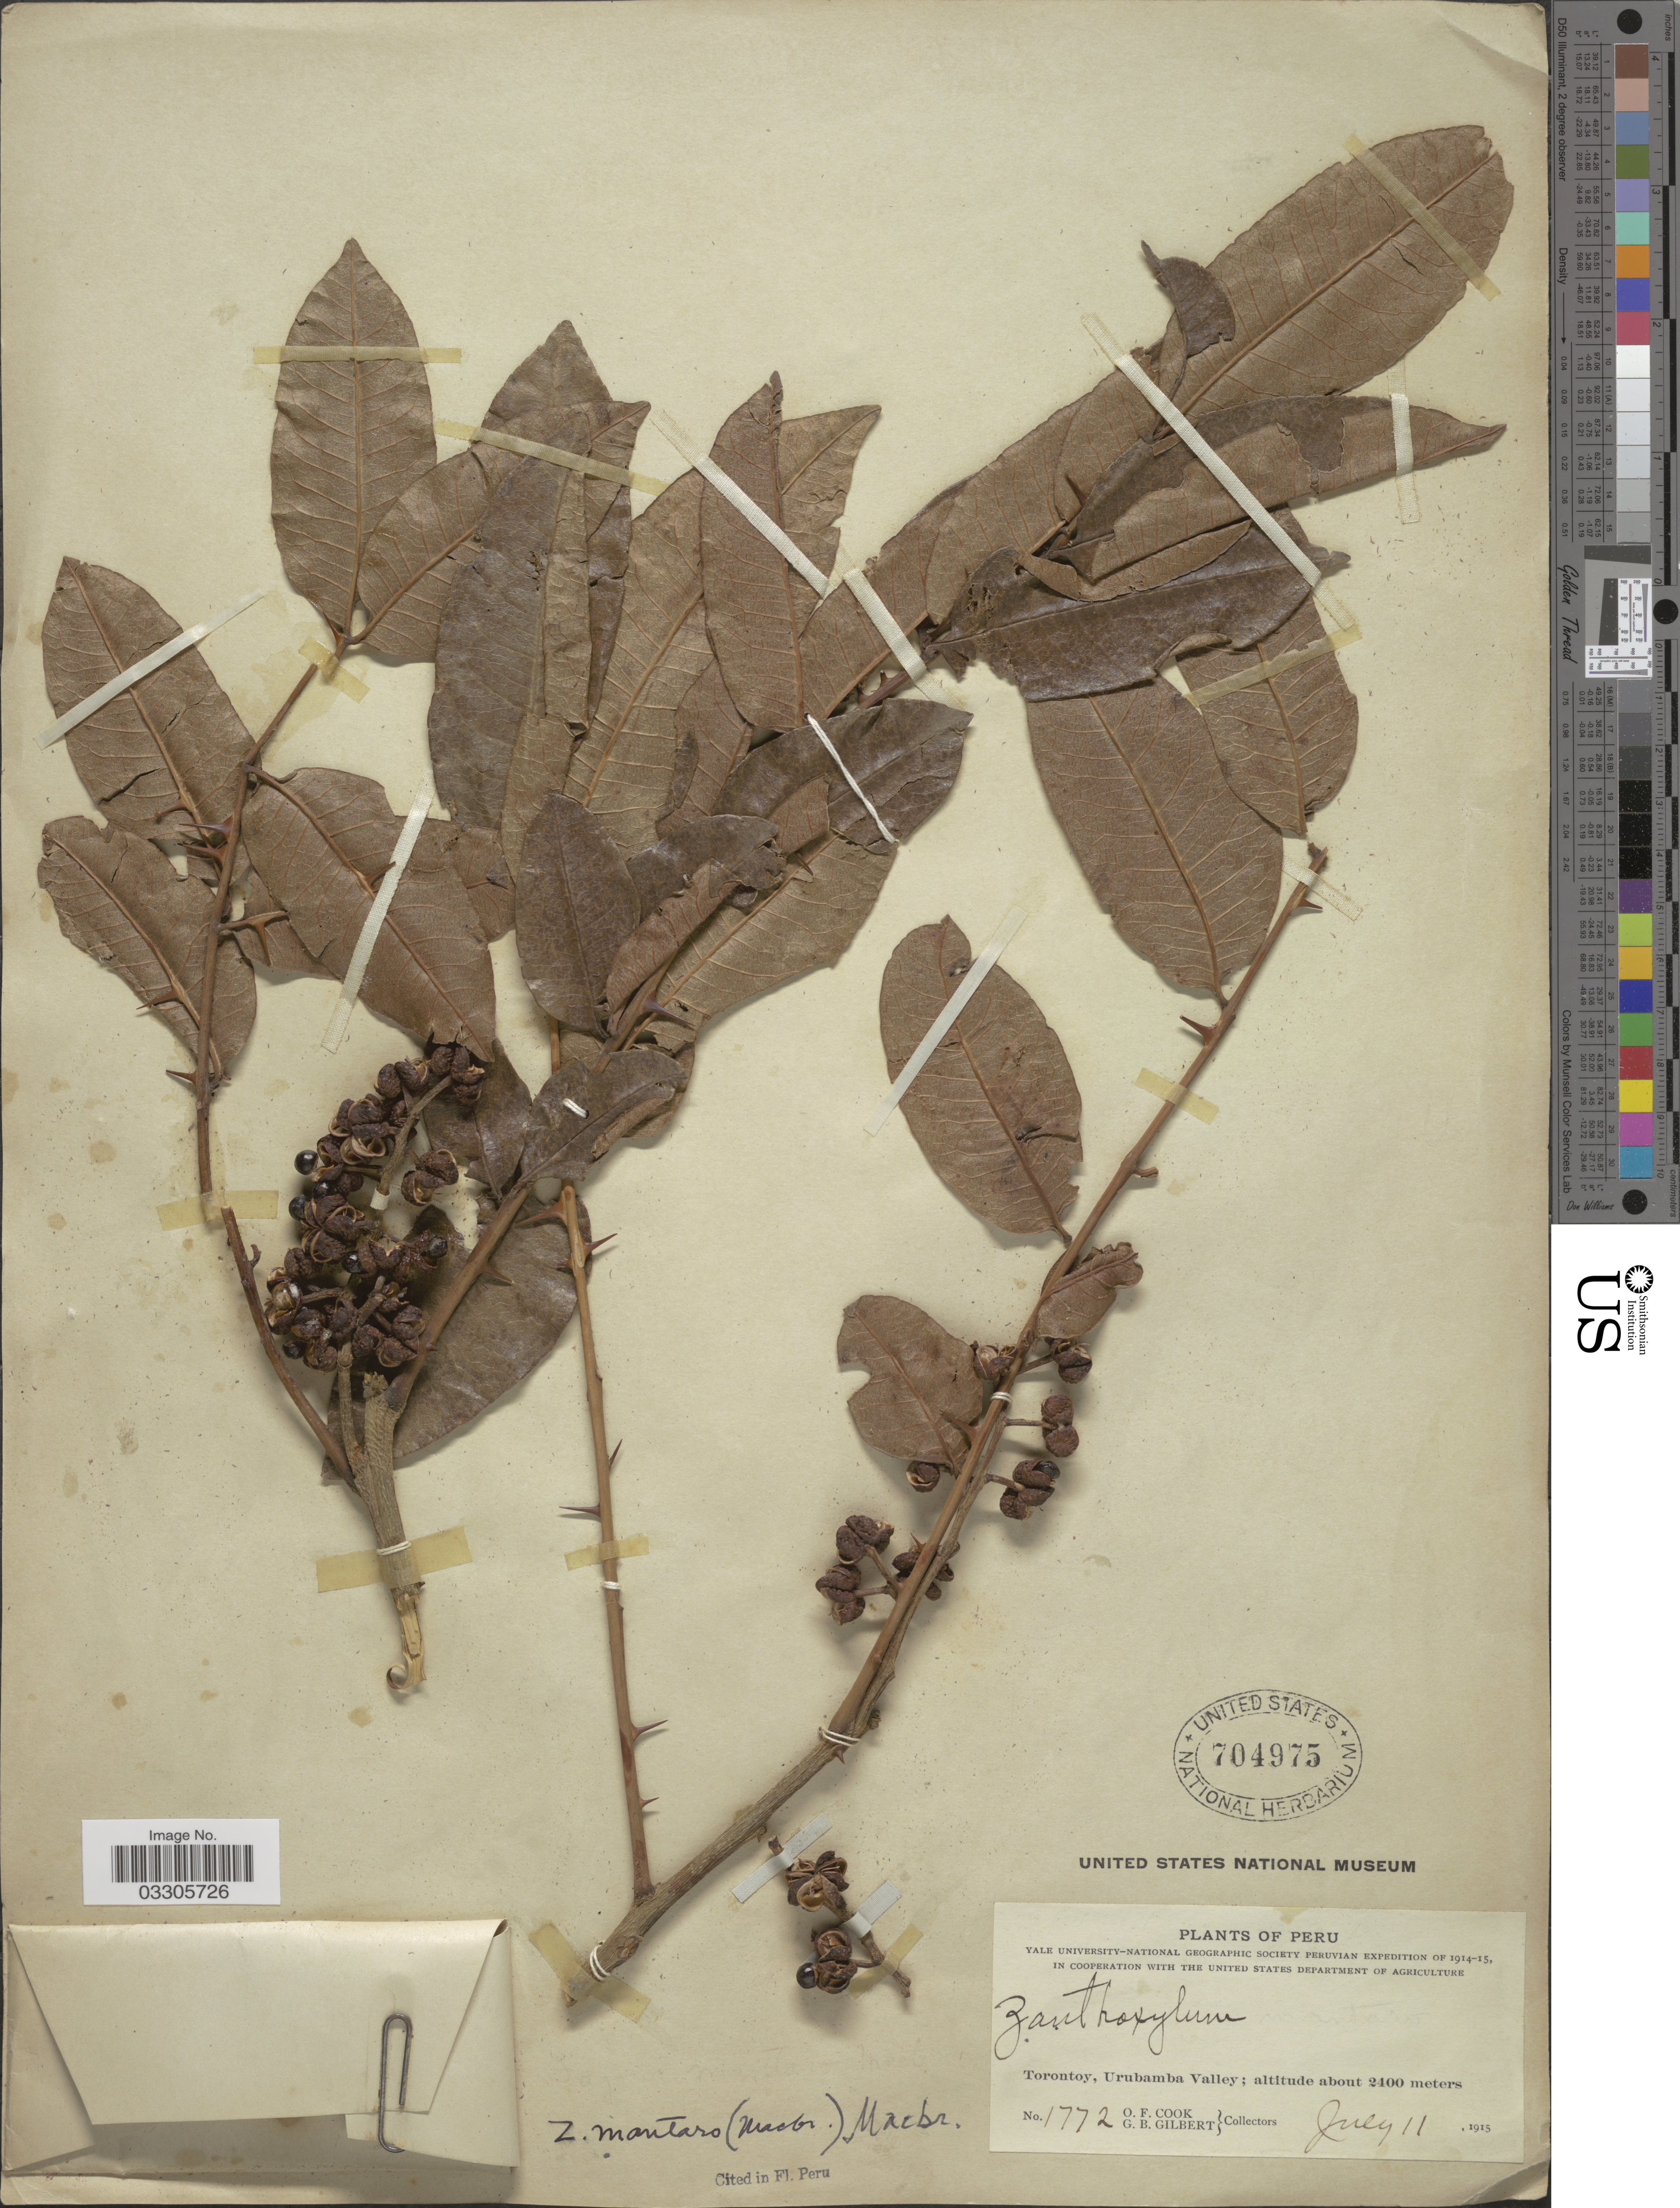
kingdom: Plantae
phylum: Tracheophyta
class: Magnoliopsida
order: Sapindales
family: Rutaceae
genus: Zanthoxylum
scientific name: Zanthoxylum mantaro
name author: (J.F. Macbr.) J.F. Macbr.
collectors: O. F. Cook & G. B. Gilbert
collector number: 1772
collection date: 1915-07-11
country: Peru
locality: Torontoy, Urubamba Valley.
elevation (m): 2400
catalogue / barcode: US 704975